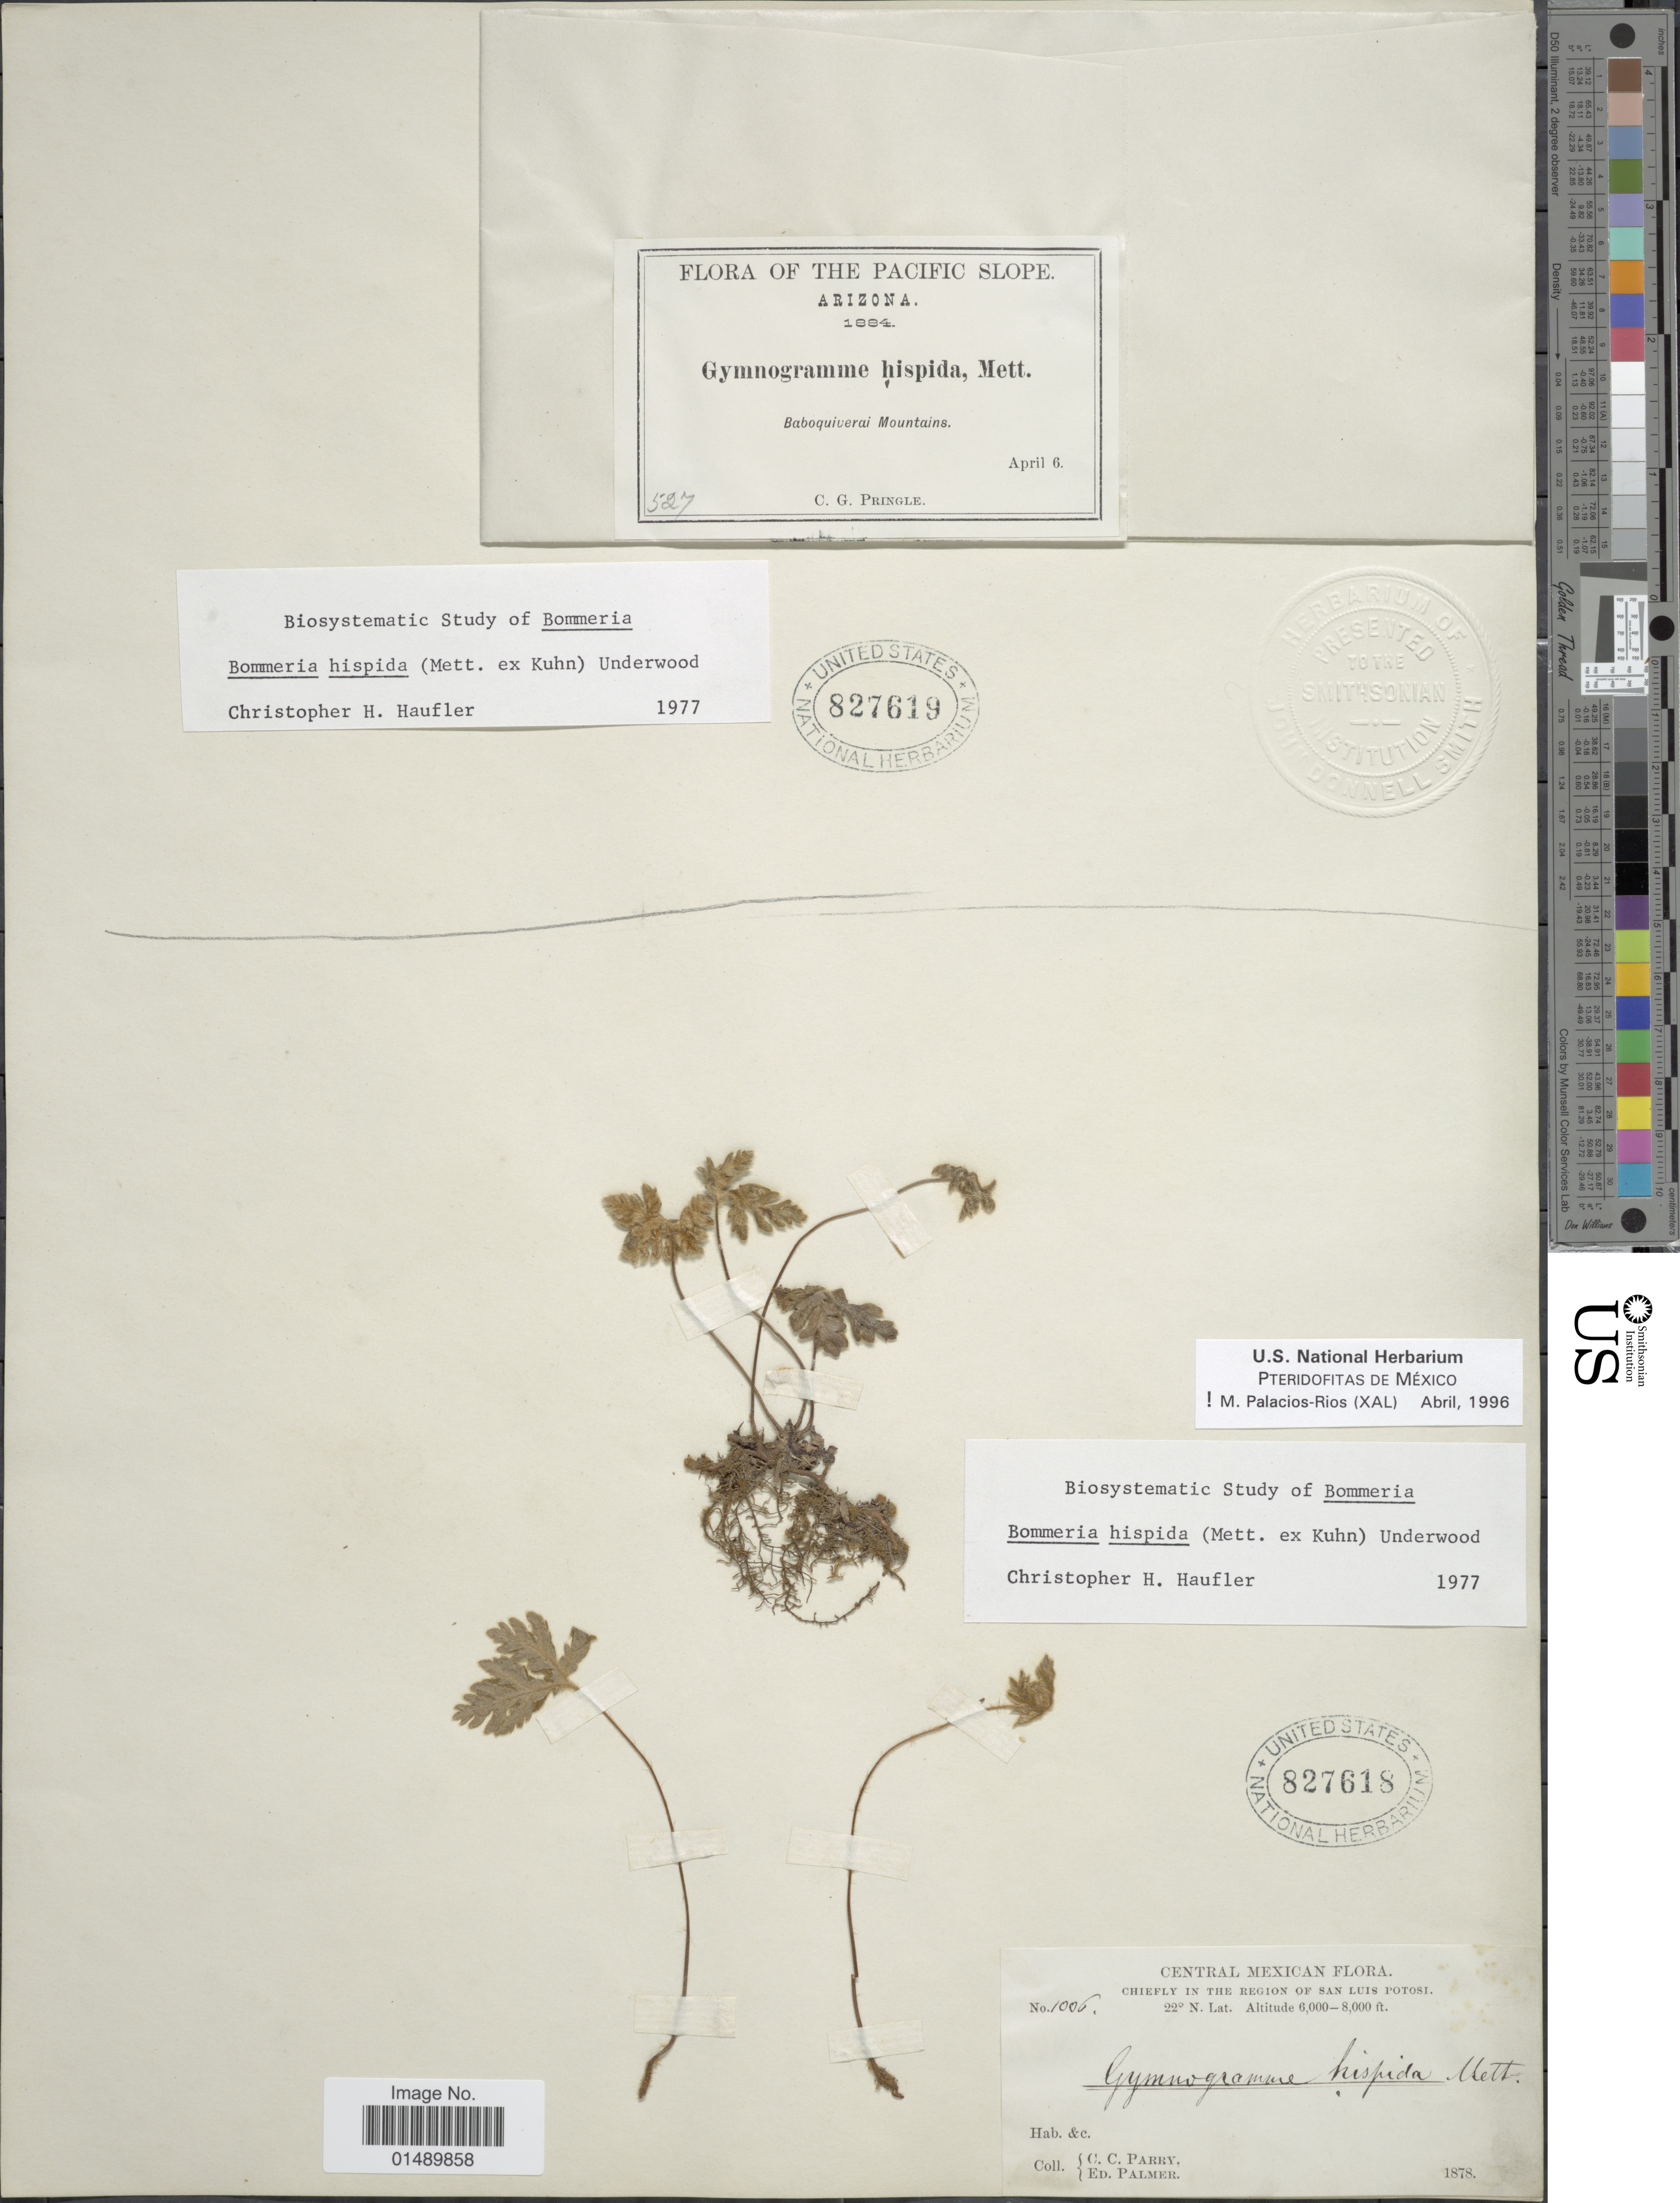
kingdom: Plantae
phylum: Tracheophyta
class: Polypodiopsida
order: Polypodiales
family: Pteridaceae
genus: Bommeria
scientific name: Bommeria hispida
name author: (Mett. ex Kuhn) Underw.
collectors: C. C. Parry & E. Palmer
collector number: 1006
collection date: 1878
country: Mexico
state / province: San Luis Potosí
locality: Central Mexican, region of San Luis Potosi.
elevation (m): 1829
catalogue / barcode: US 827618-2